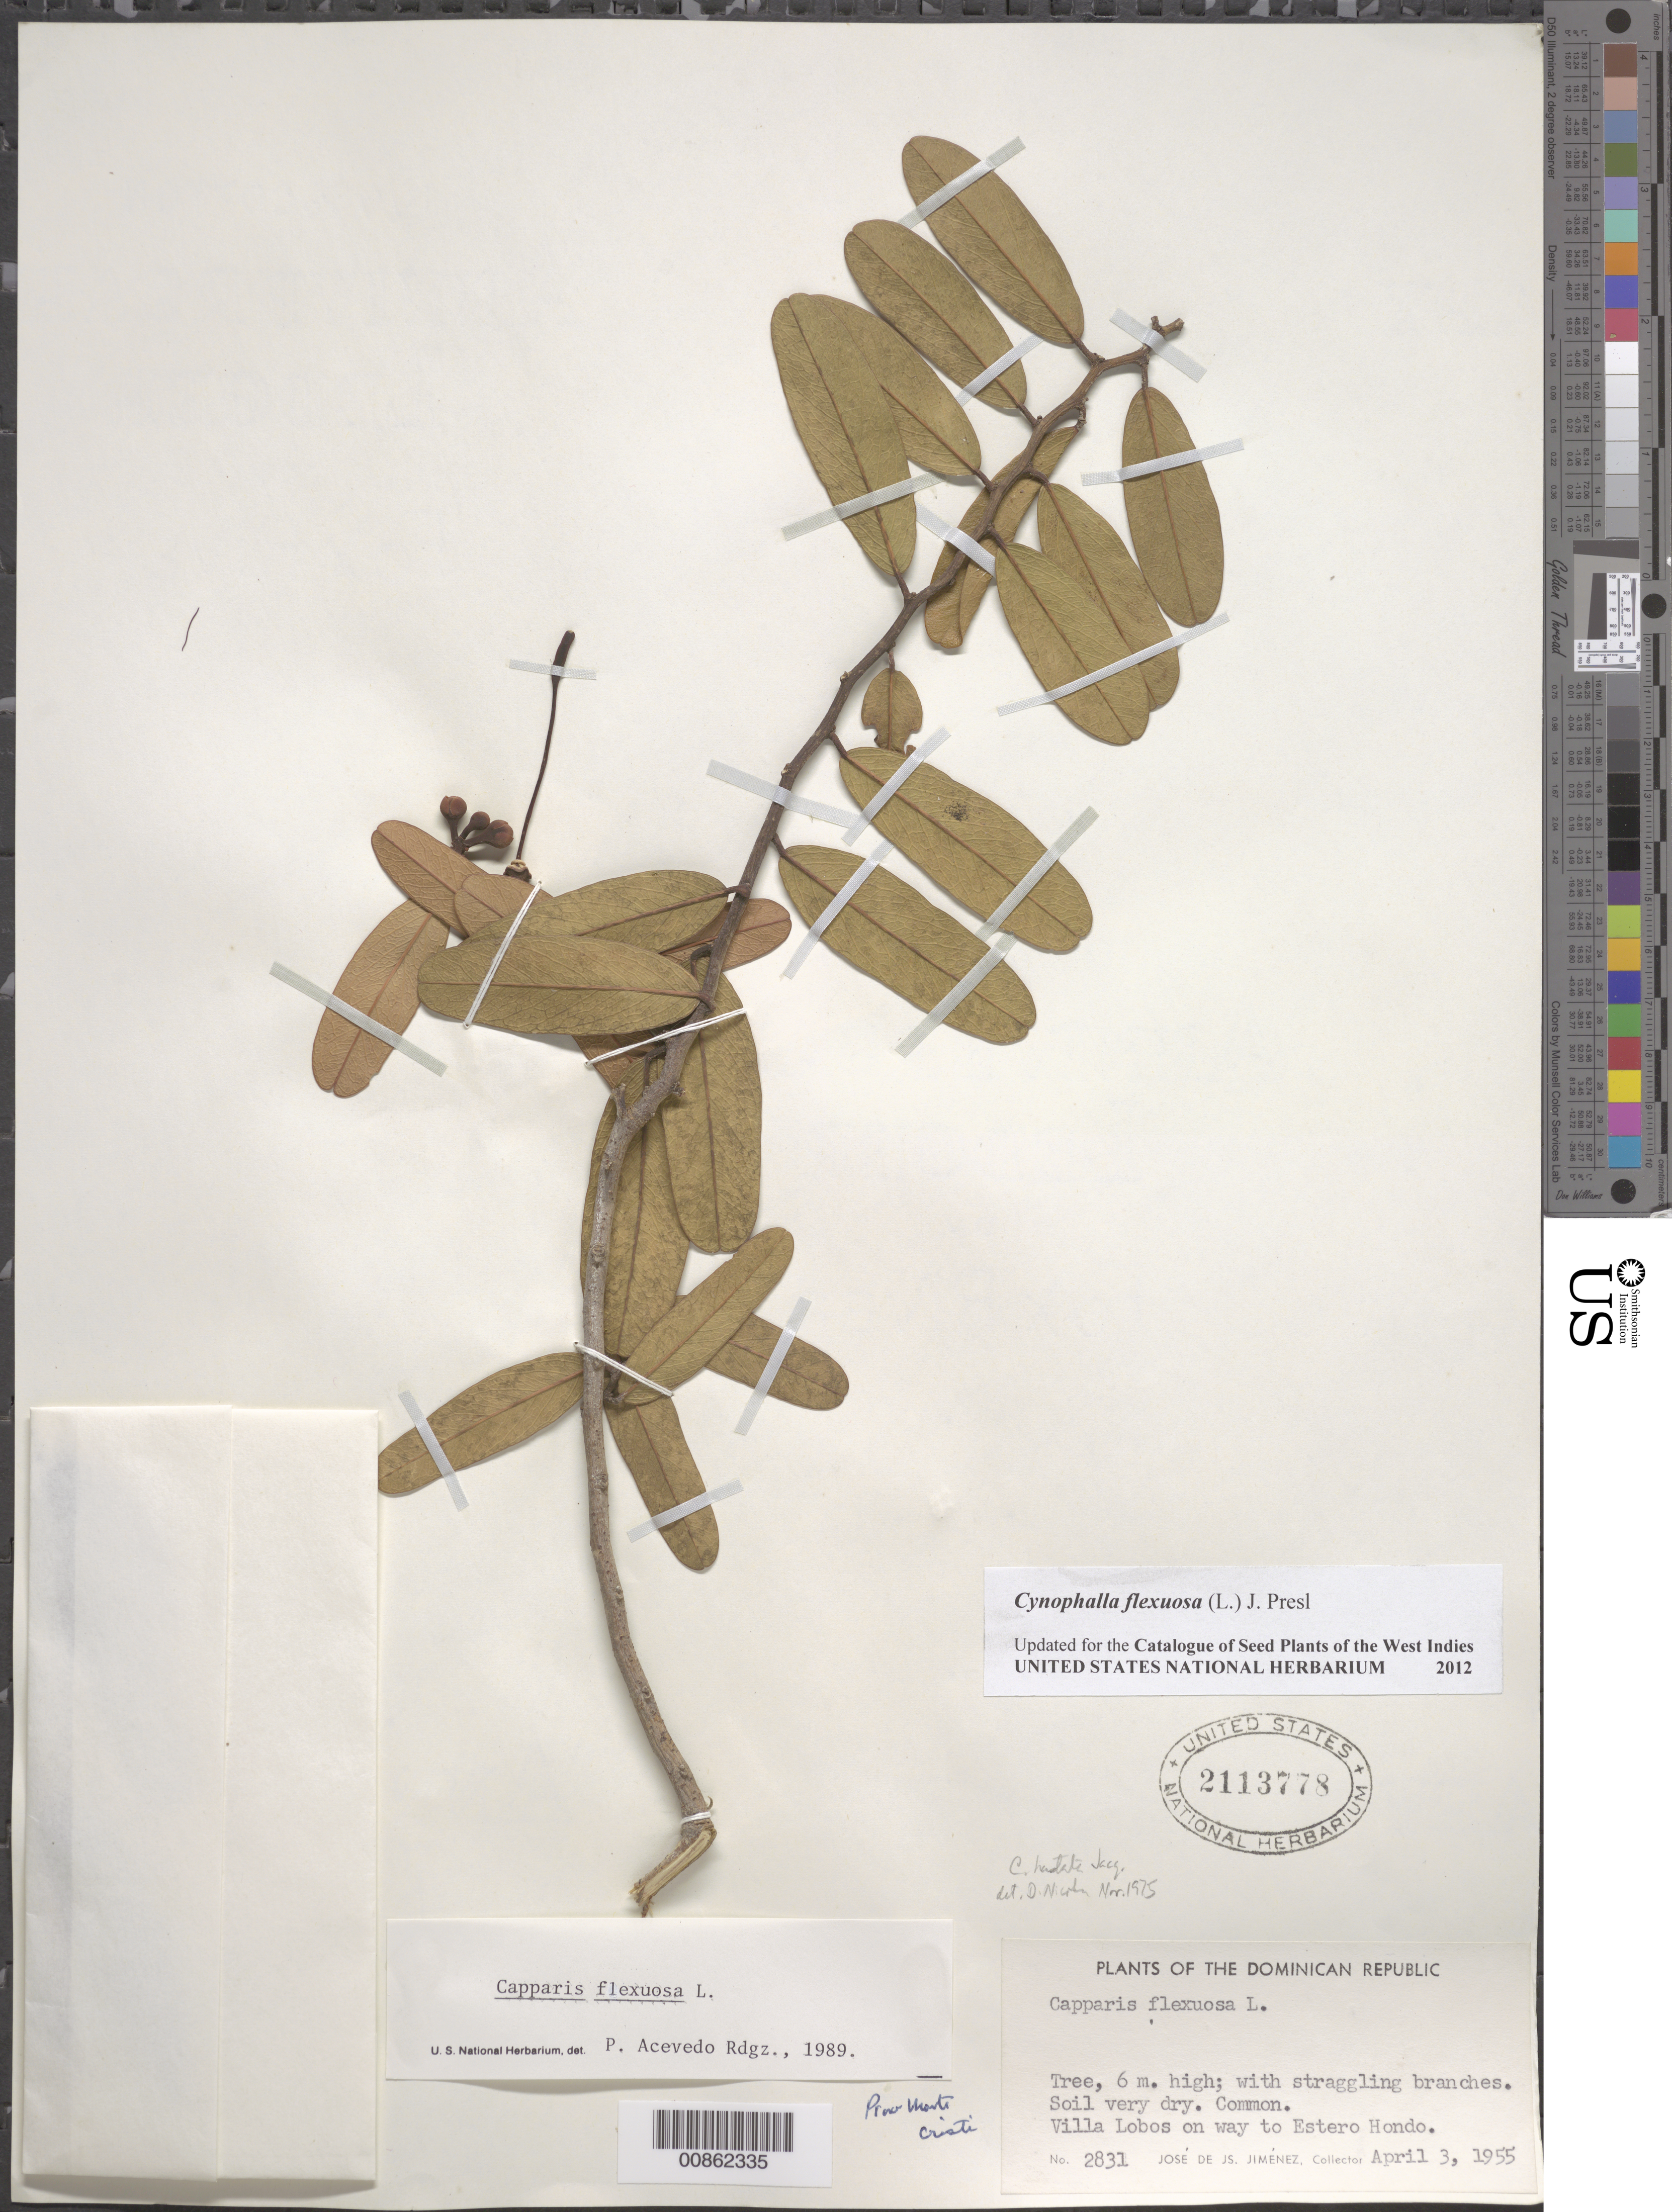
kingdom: Plantae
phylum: Tracheophyta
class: Magnoliopsida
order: Brassicales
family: Capparaceae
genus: Cynophalla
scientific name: Cynophalla flexuosa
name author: (L.) J. Presl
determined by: Acevedo-Rodríguez, P., (BOT), Smithsonian Institution - National Museum of Natural History (UNITED STATES)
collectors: J. J. Jiménez Almonte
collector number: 2831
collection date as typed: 03 Apr 1955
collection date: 1955-04-03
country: Dominican Republic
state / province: Monte Cristi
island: Hispaniola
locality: Villa Lobos on way to Estero Hondo.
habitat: Soil very dry.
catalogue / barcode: US 2113778